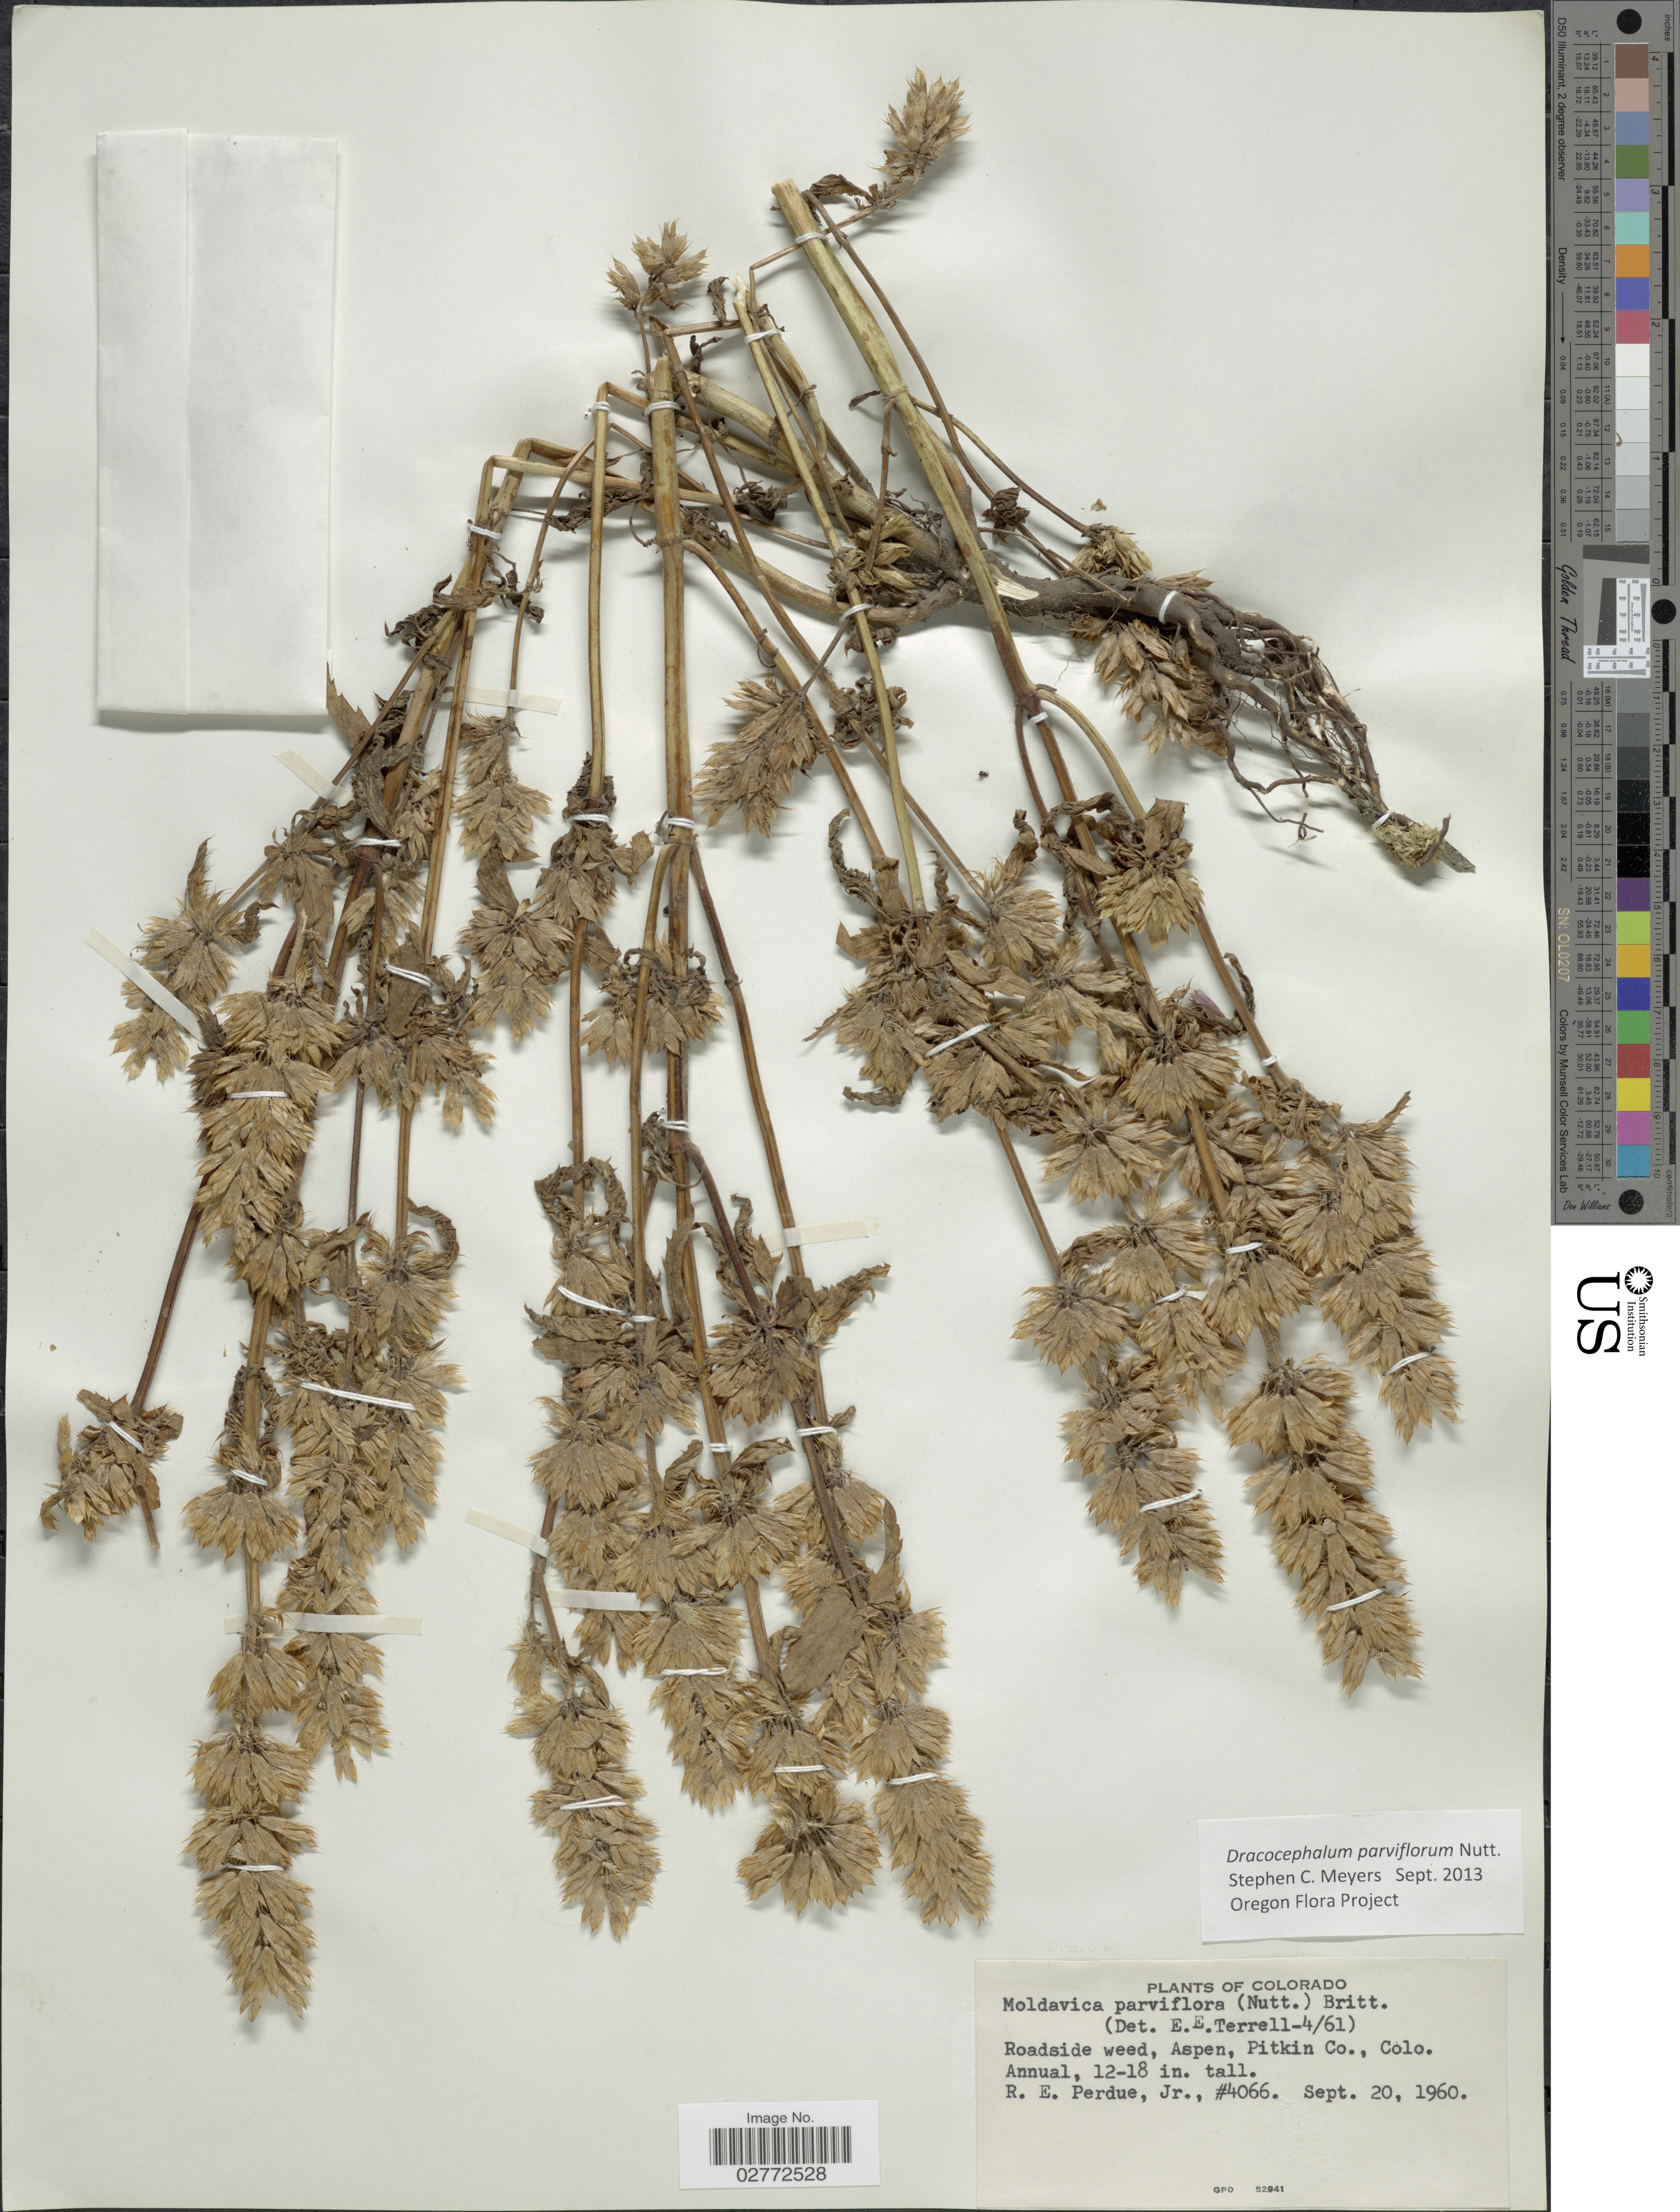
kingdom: Plantae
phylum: Tracheophyta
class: Magnoliopsida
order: Lamiales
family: Lamiaceae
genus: Dracocephalum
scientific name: Dracocephalum parviflorum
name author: Nutt.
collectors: R. E. Perdue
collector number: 4066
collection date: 1960-09-20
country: United States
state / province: Colorado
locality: Roadside weed, Aspen. Pitkin Co.